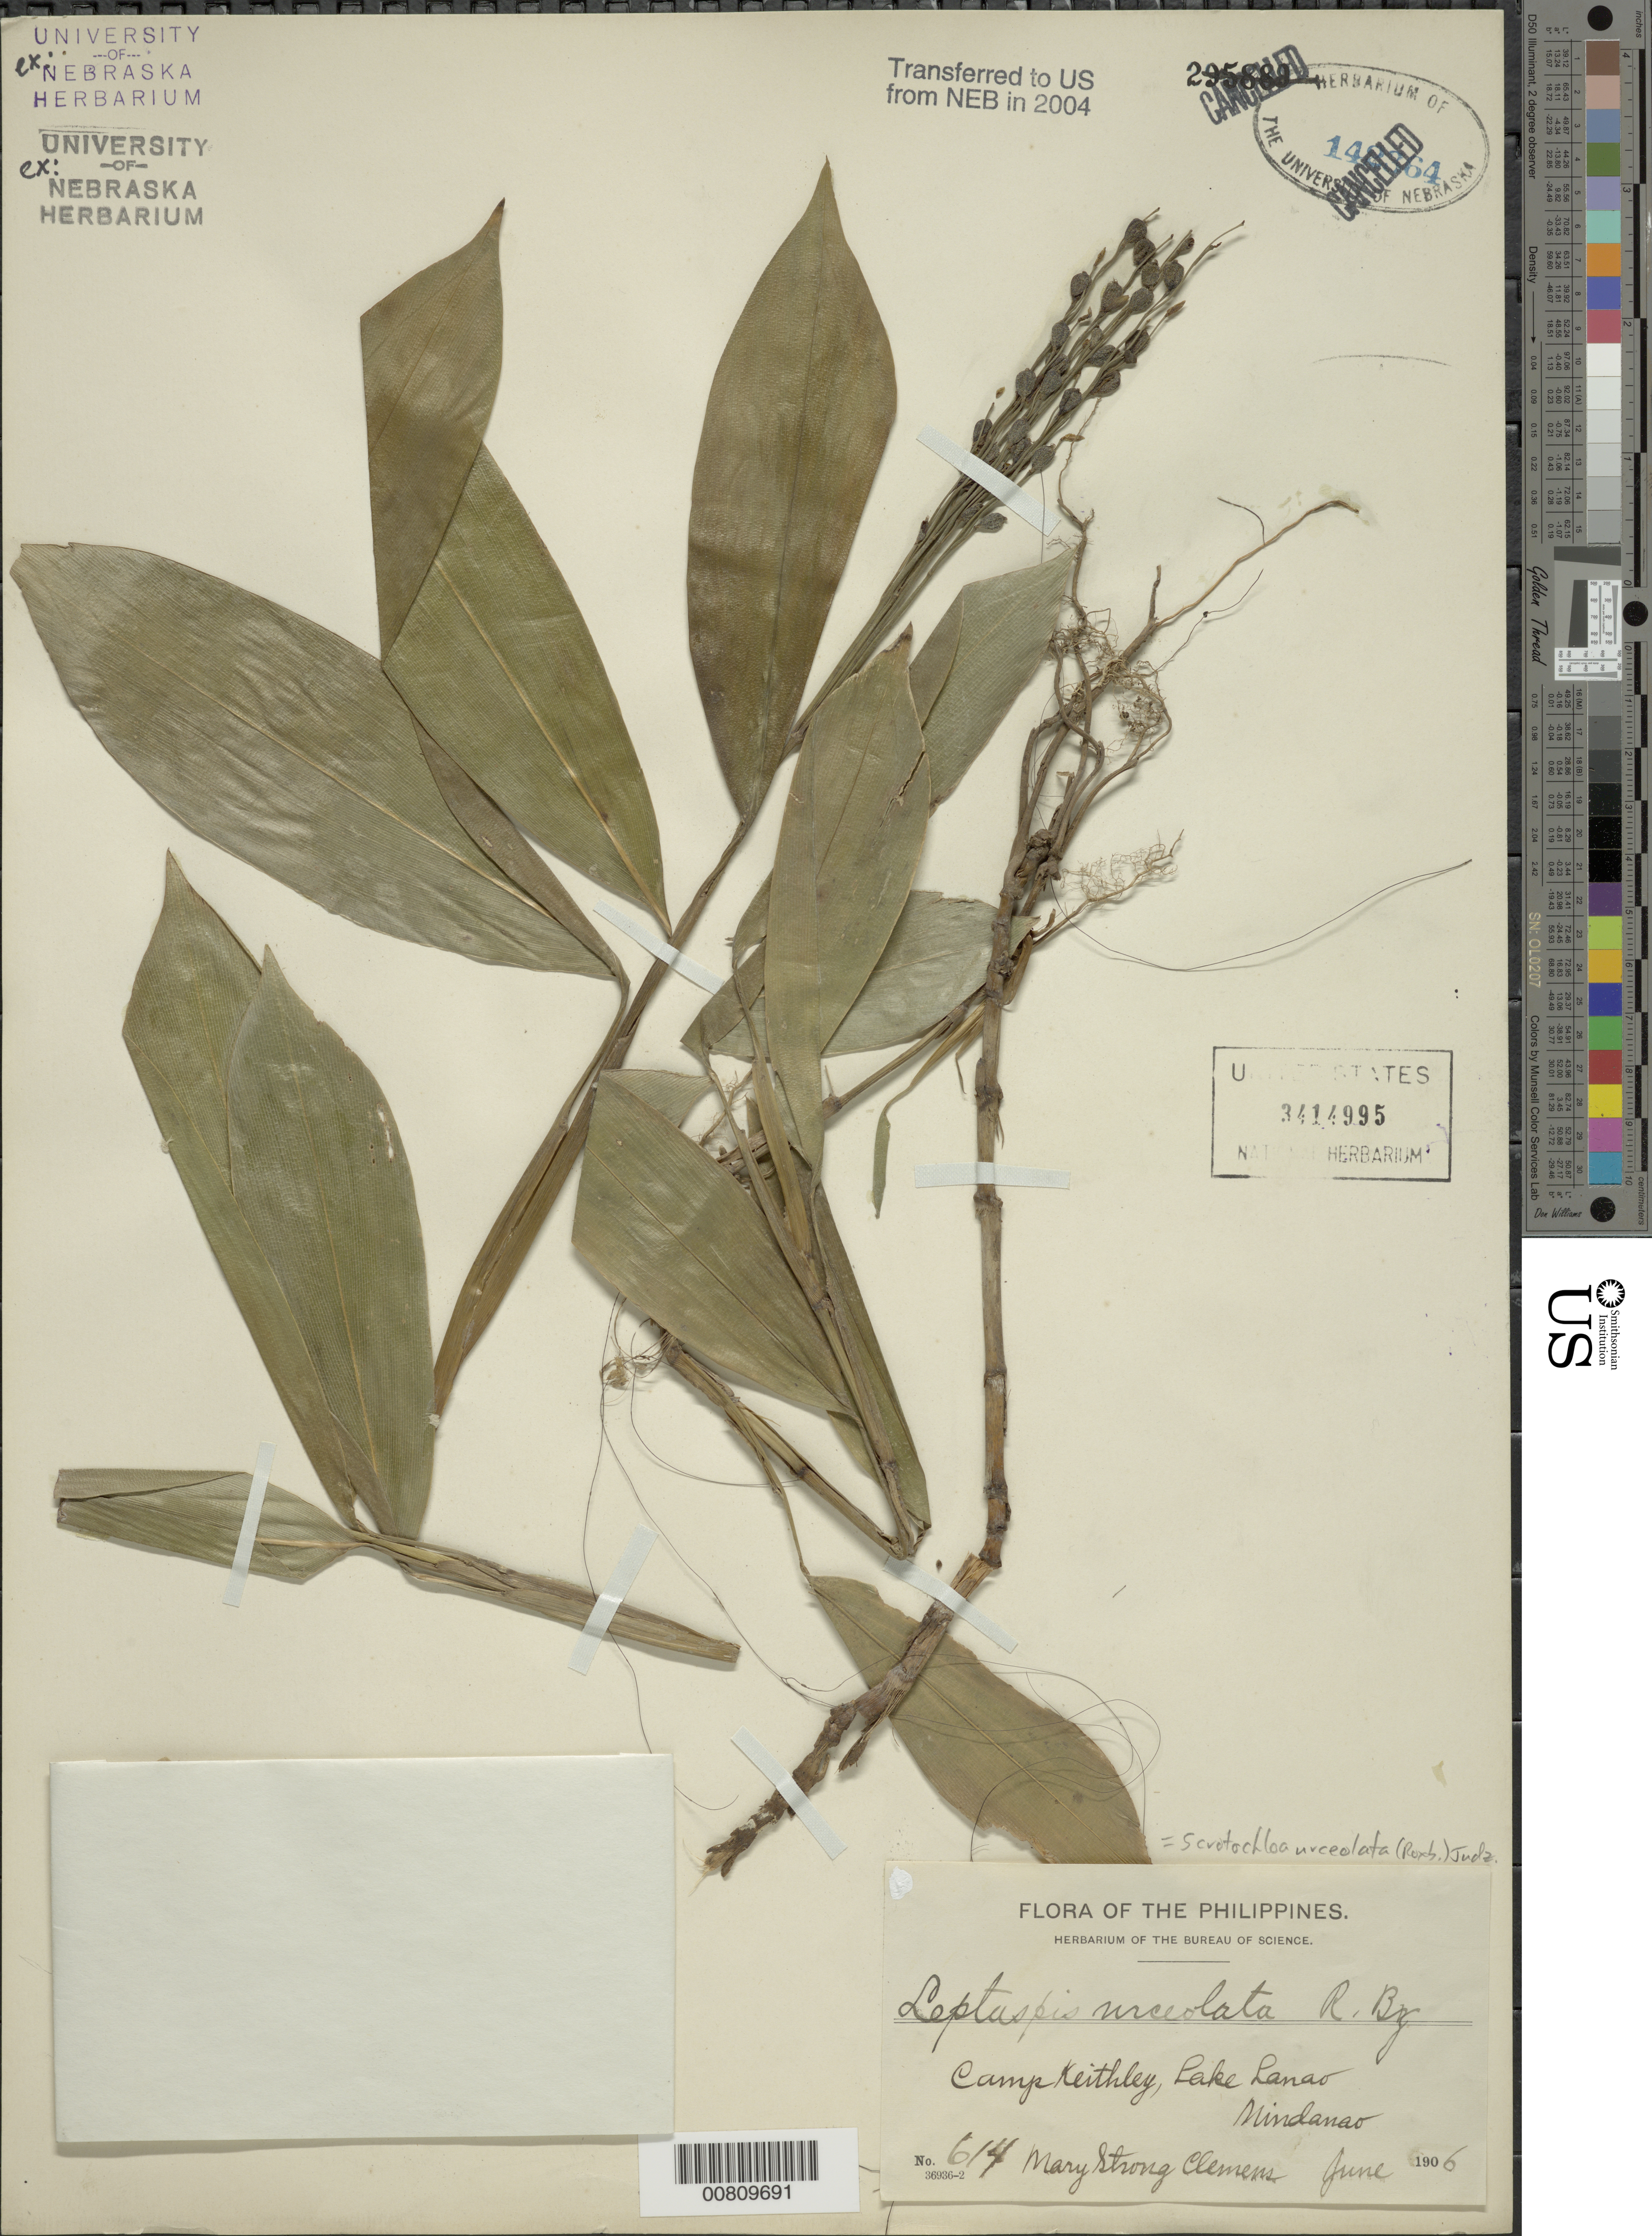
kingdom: Plantae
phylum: Tracheophyta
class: Liliopsida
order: Poales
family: Poaceae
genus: Scrotochloa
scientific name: Scrotochloa urceolata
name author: (Roxb.) Judz.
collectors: M. S. Clemens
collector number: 614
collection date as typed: Jun 1906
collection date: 1906-06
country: Philippines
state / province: Muslim Mindanao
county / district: Lanao del Sur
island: Mindanao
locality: Camp Keithley, Lake Lanao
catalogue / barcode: US 3414995